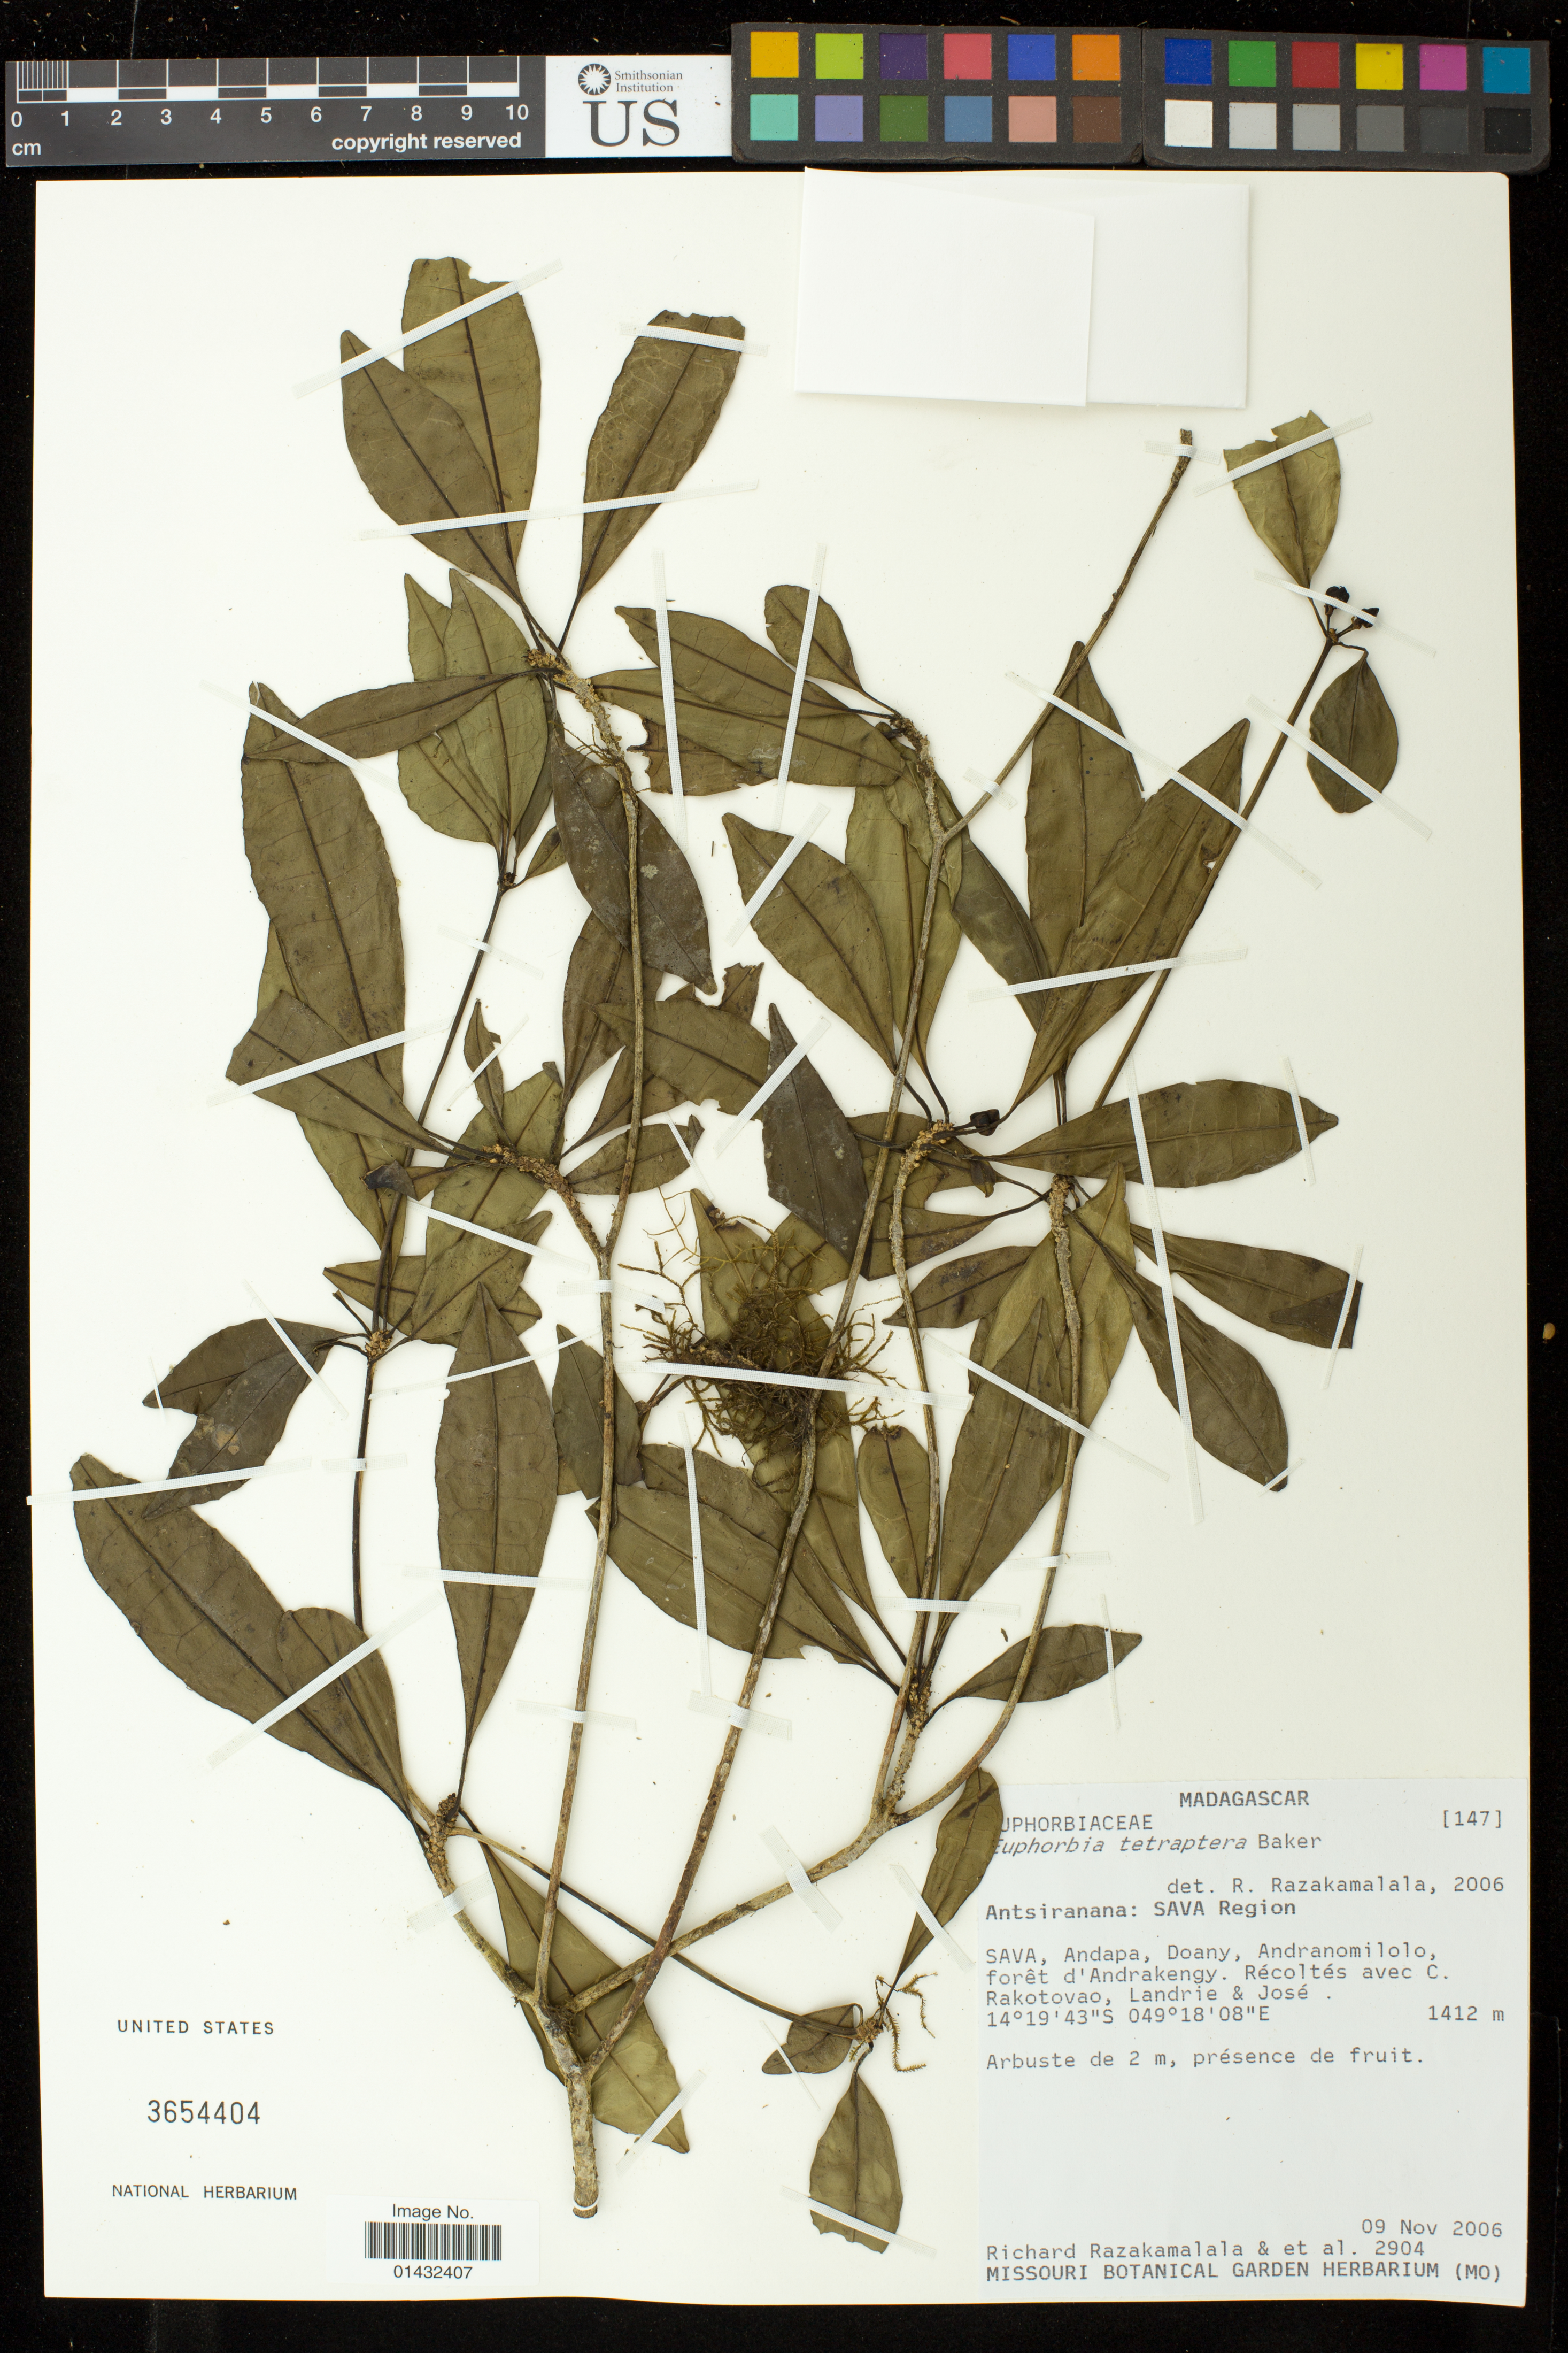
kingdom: Plantae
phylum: Tracheophyta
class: Magnoliopsida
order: Malpighiales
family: Euphorbiaceae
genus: Euphorbia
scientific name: Euphorbia tetraptera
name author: Baker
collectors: R. Razakamalala & et al.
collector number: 2904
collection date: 2006-11-09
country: Madagascar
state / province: Sava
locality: Andapa, Doany, Andranomilolo, foret d'Andrakengy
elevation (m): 1412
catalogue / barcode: US 3654404